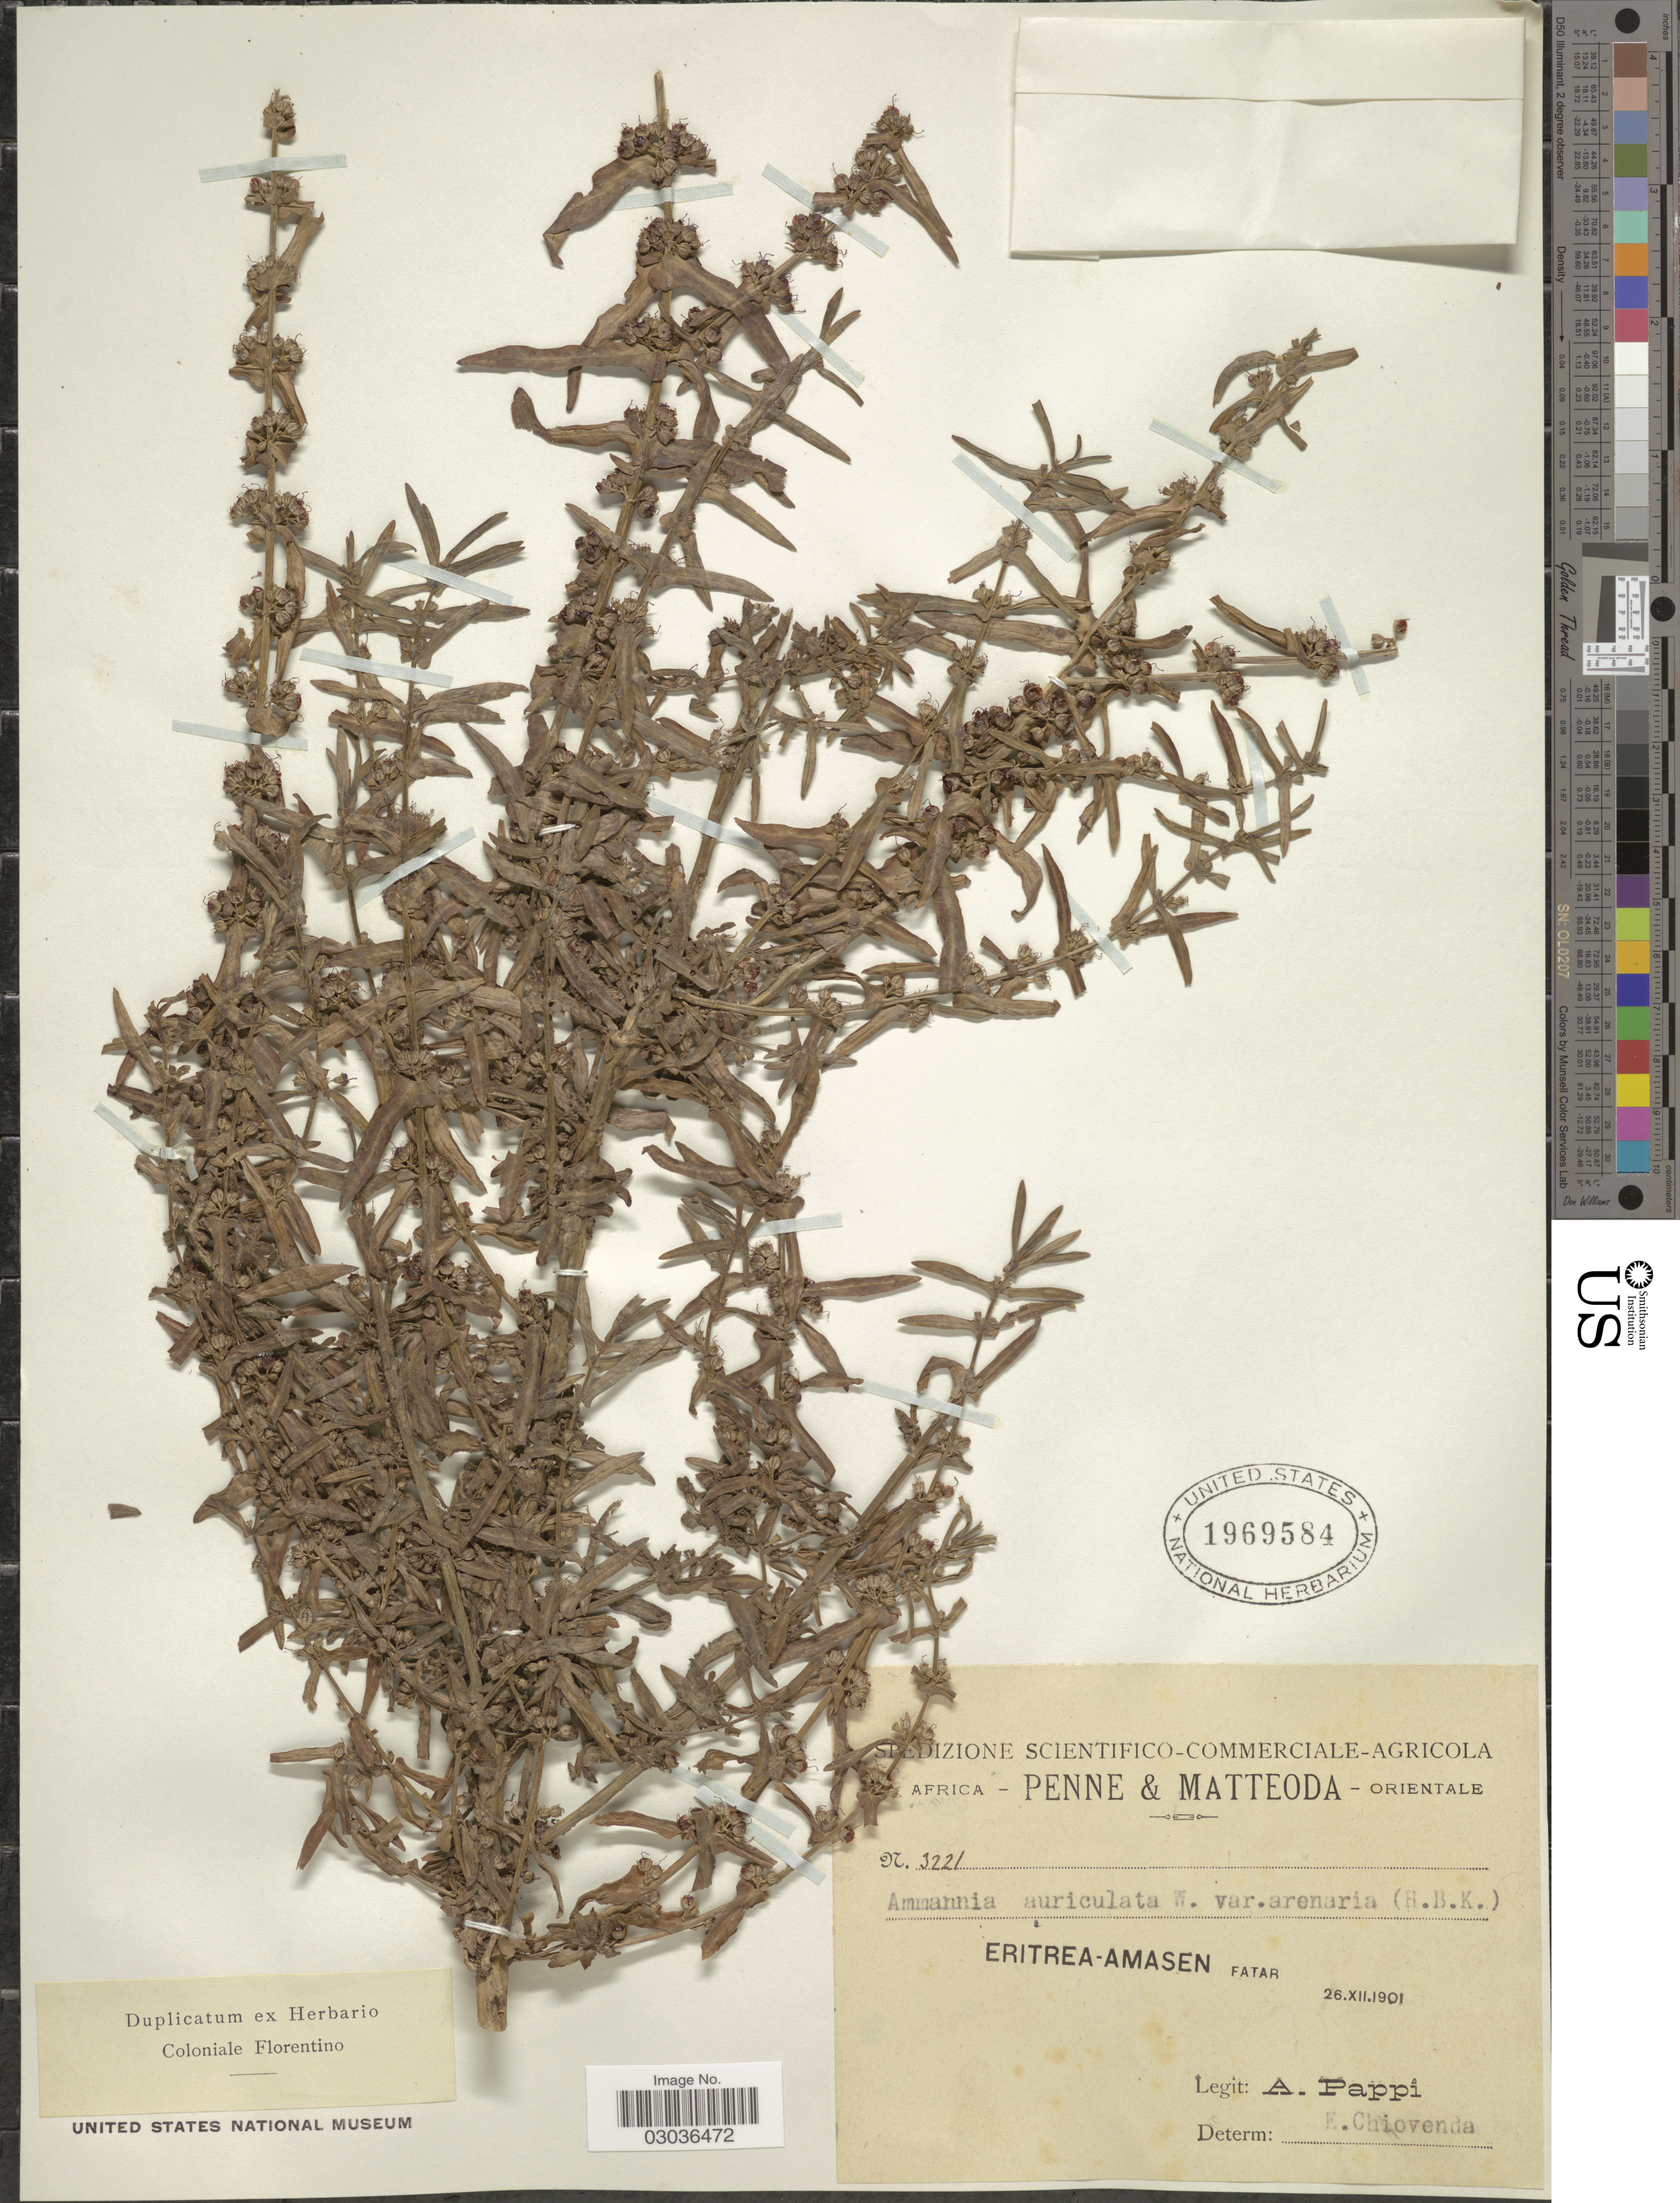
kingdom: Plantae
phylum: Tracheophyta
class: Magnoliopsida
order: Myrtales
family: Lythraceae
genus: Ammannia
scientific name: Ammannia auriculata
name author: Willd.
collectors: A. Pappi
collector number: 3221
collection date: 1901-12-26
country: Eritrea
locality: Africa Orientale. Eritrea-Amasen. Fatar.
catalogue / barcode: US 1969584